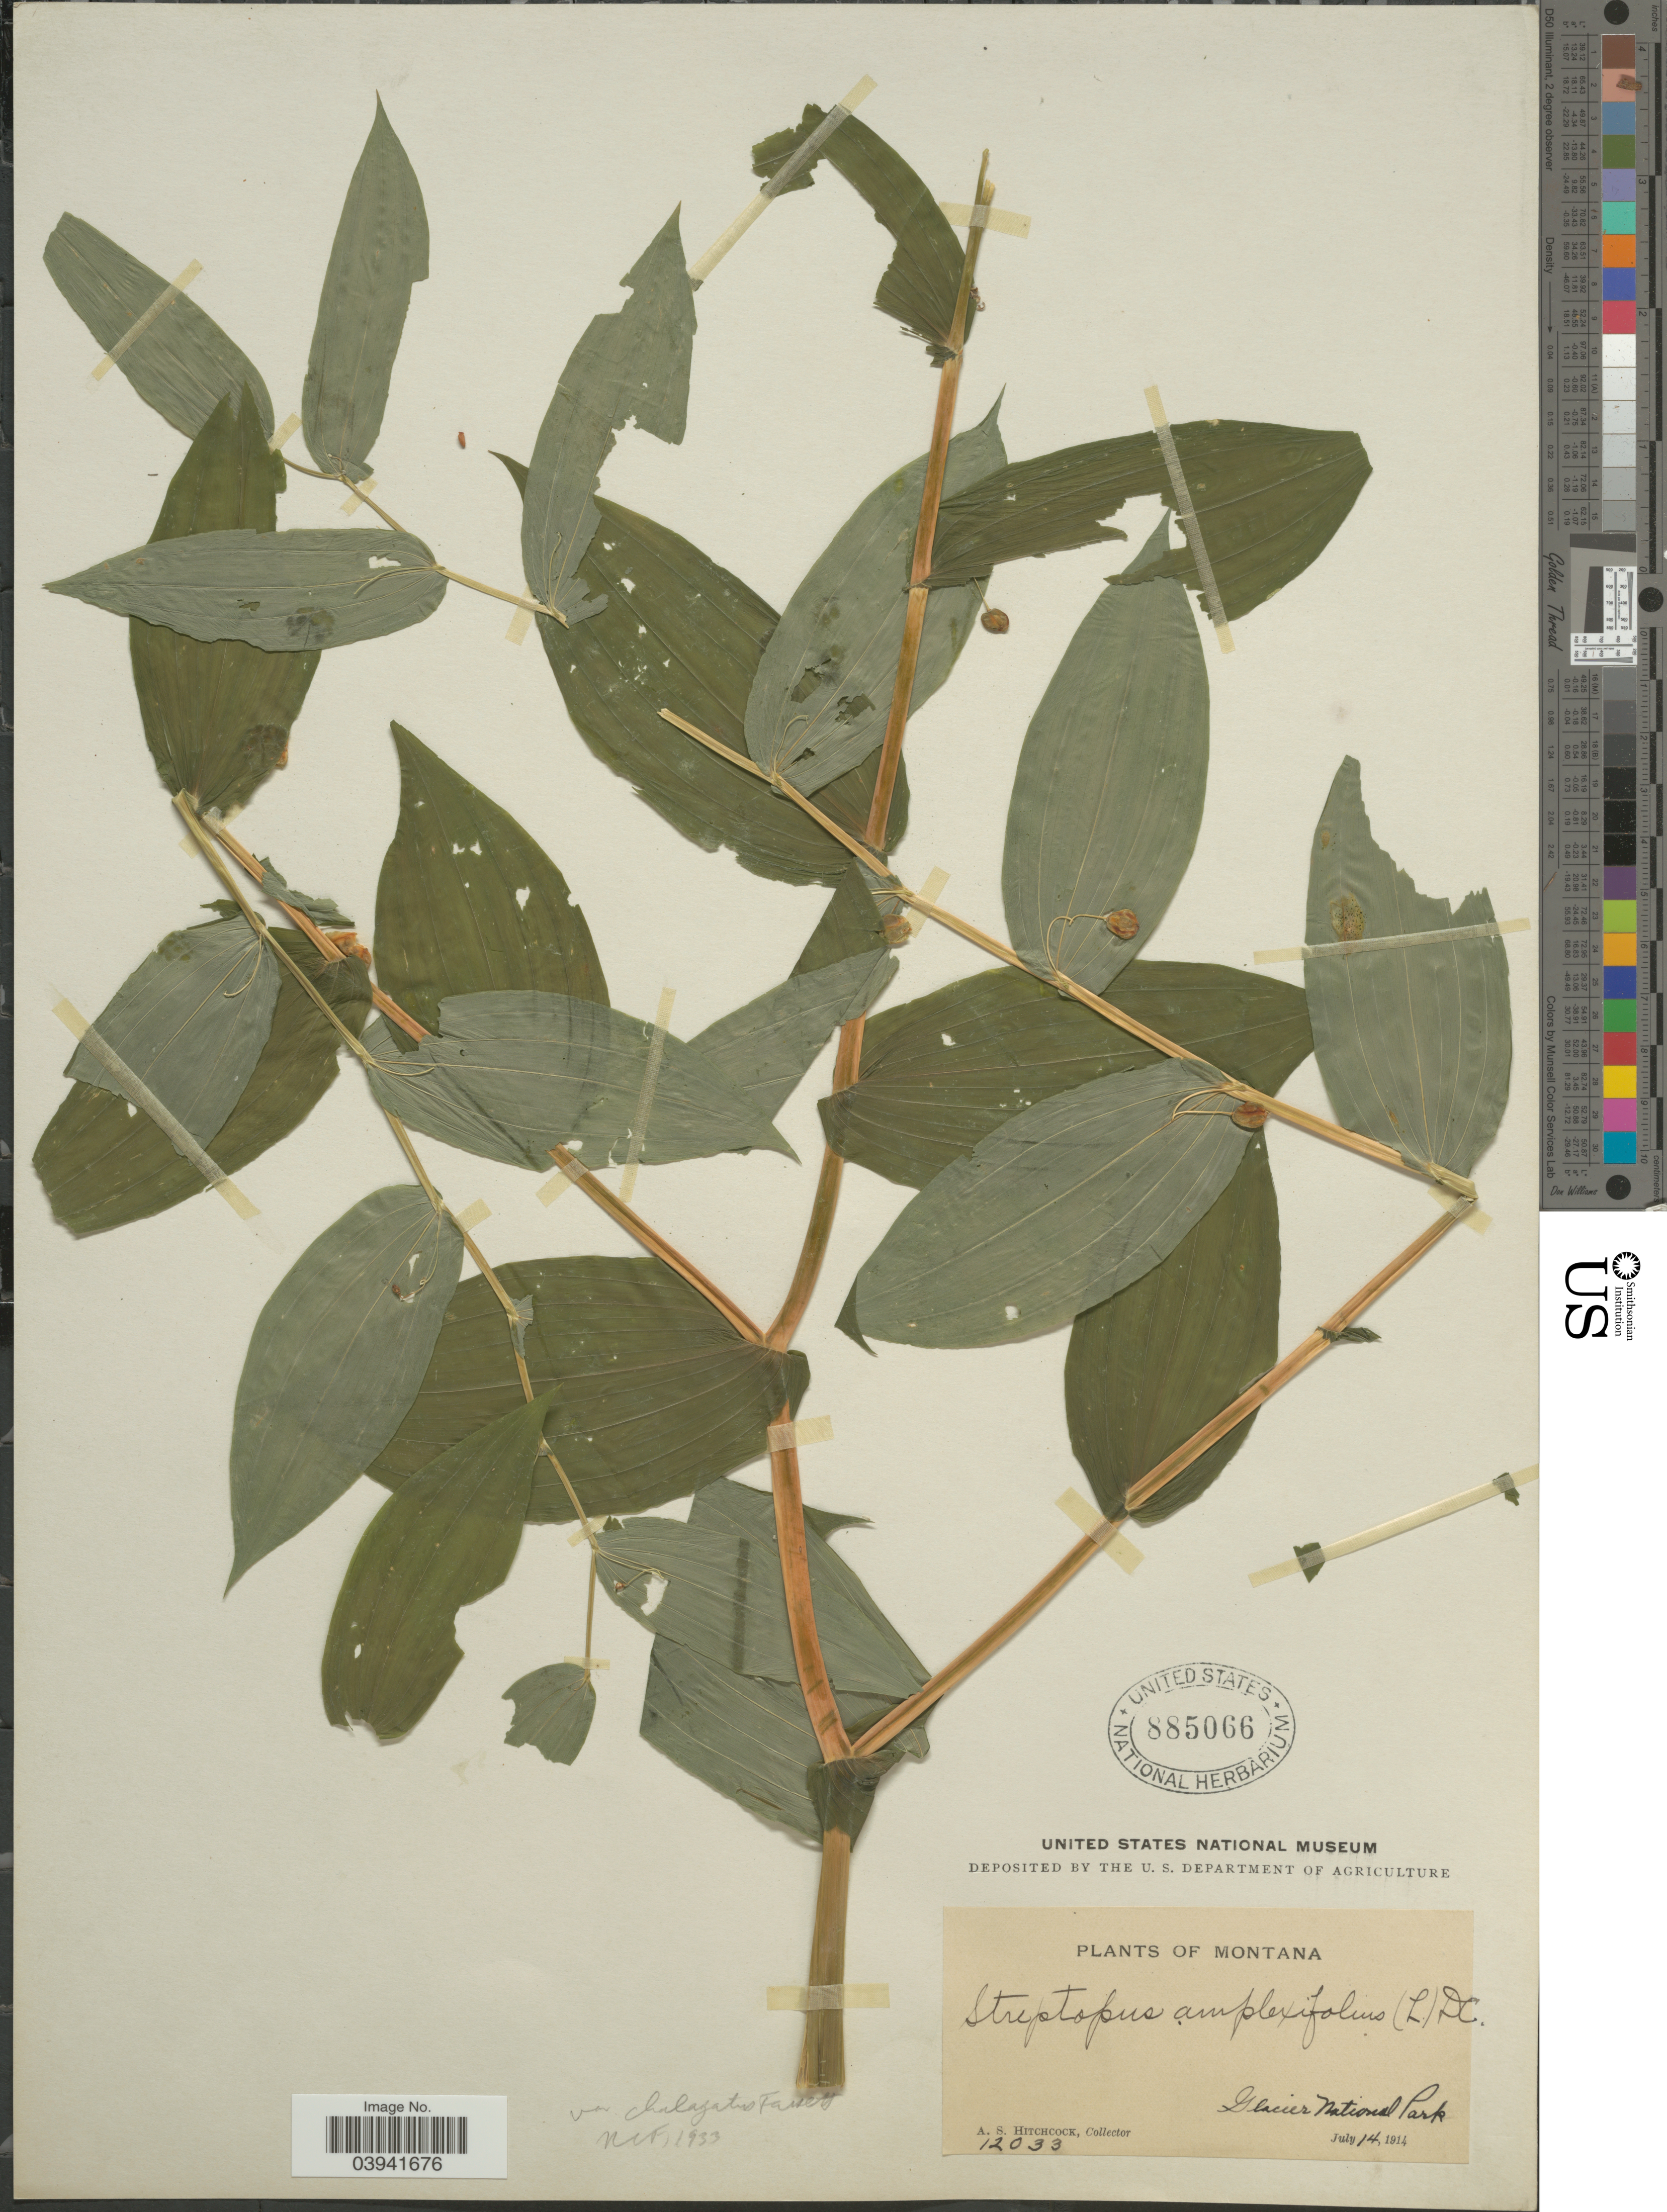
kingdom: Plantae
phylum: Tracheophyta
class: Liliopsida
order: Liliales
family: Liliaceae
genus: Streptopus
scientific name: Streptopus amplexifolius var. chalazatus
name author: Fassett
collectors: A. S. Hitchcock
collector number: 12033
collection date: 1914-07-14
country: United States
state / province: Montana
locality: Glacier National Park.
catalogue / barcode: US 885066